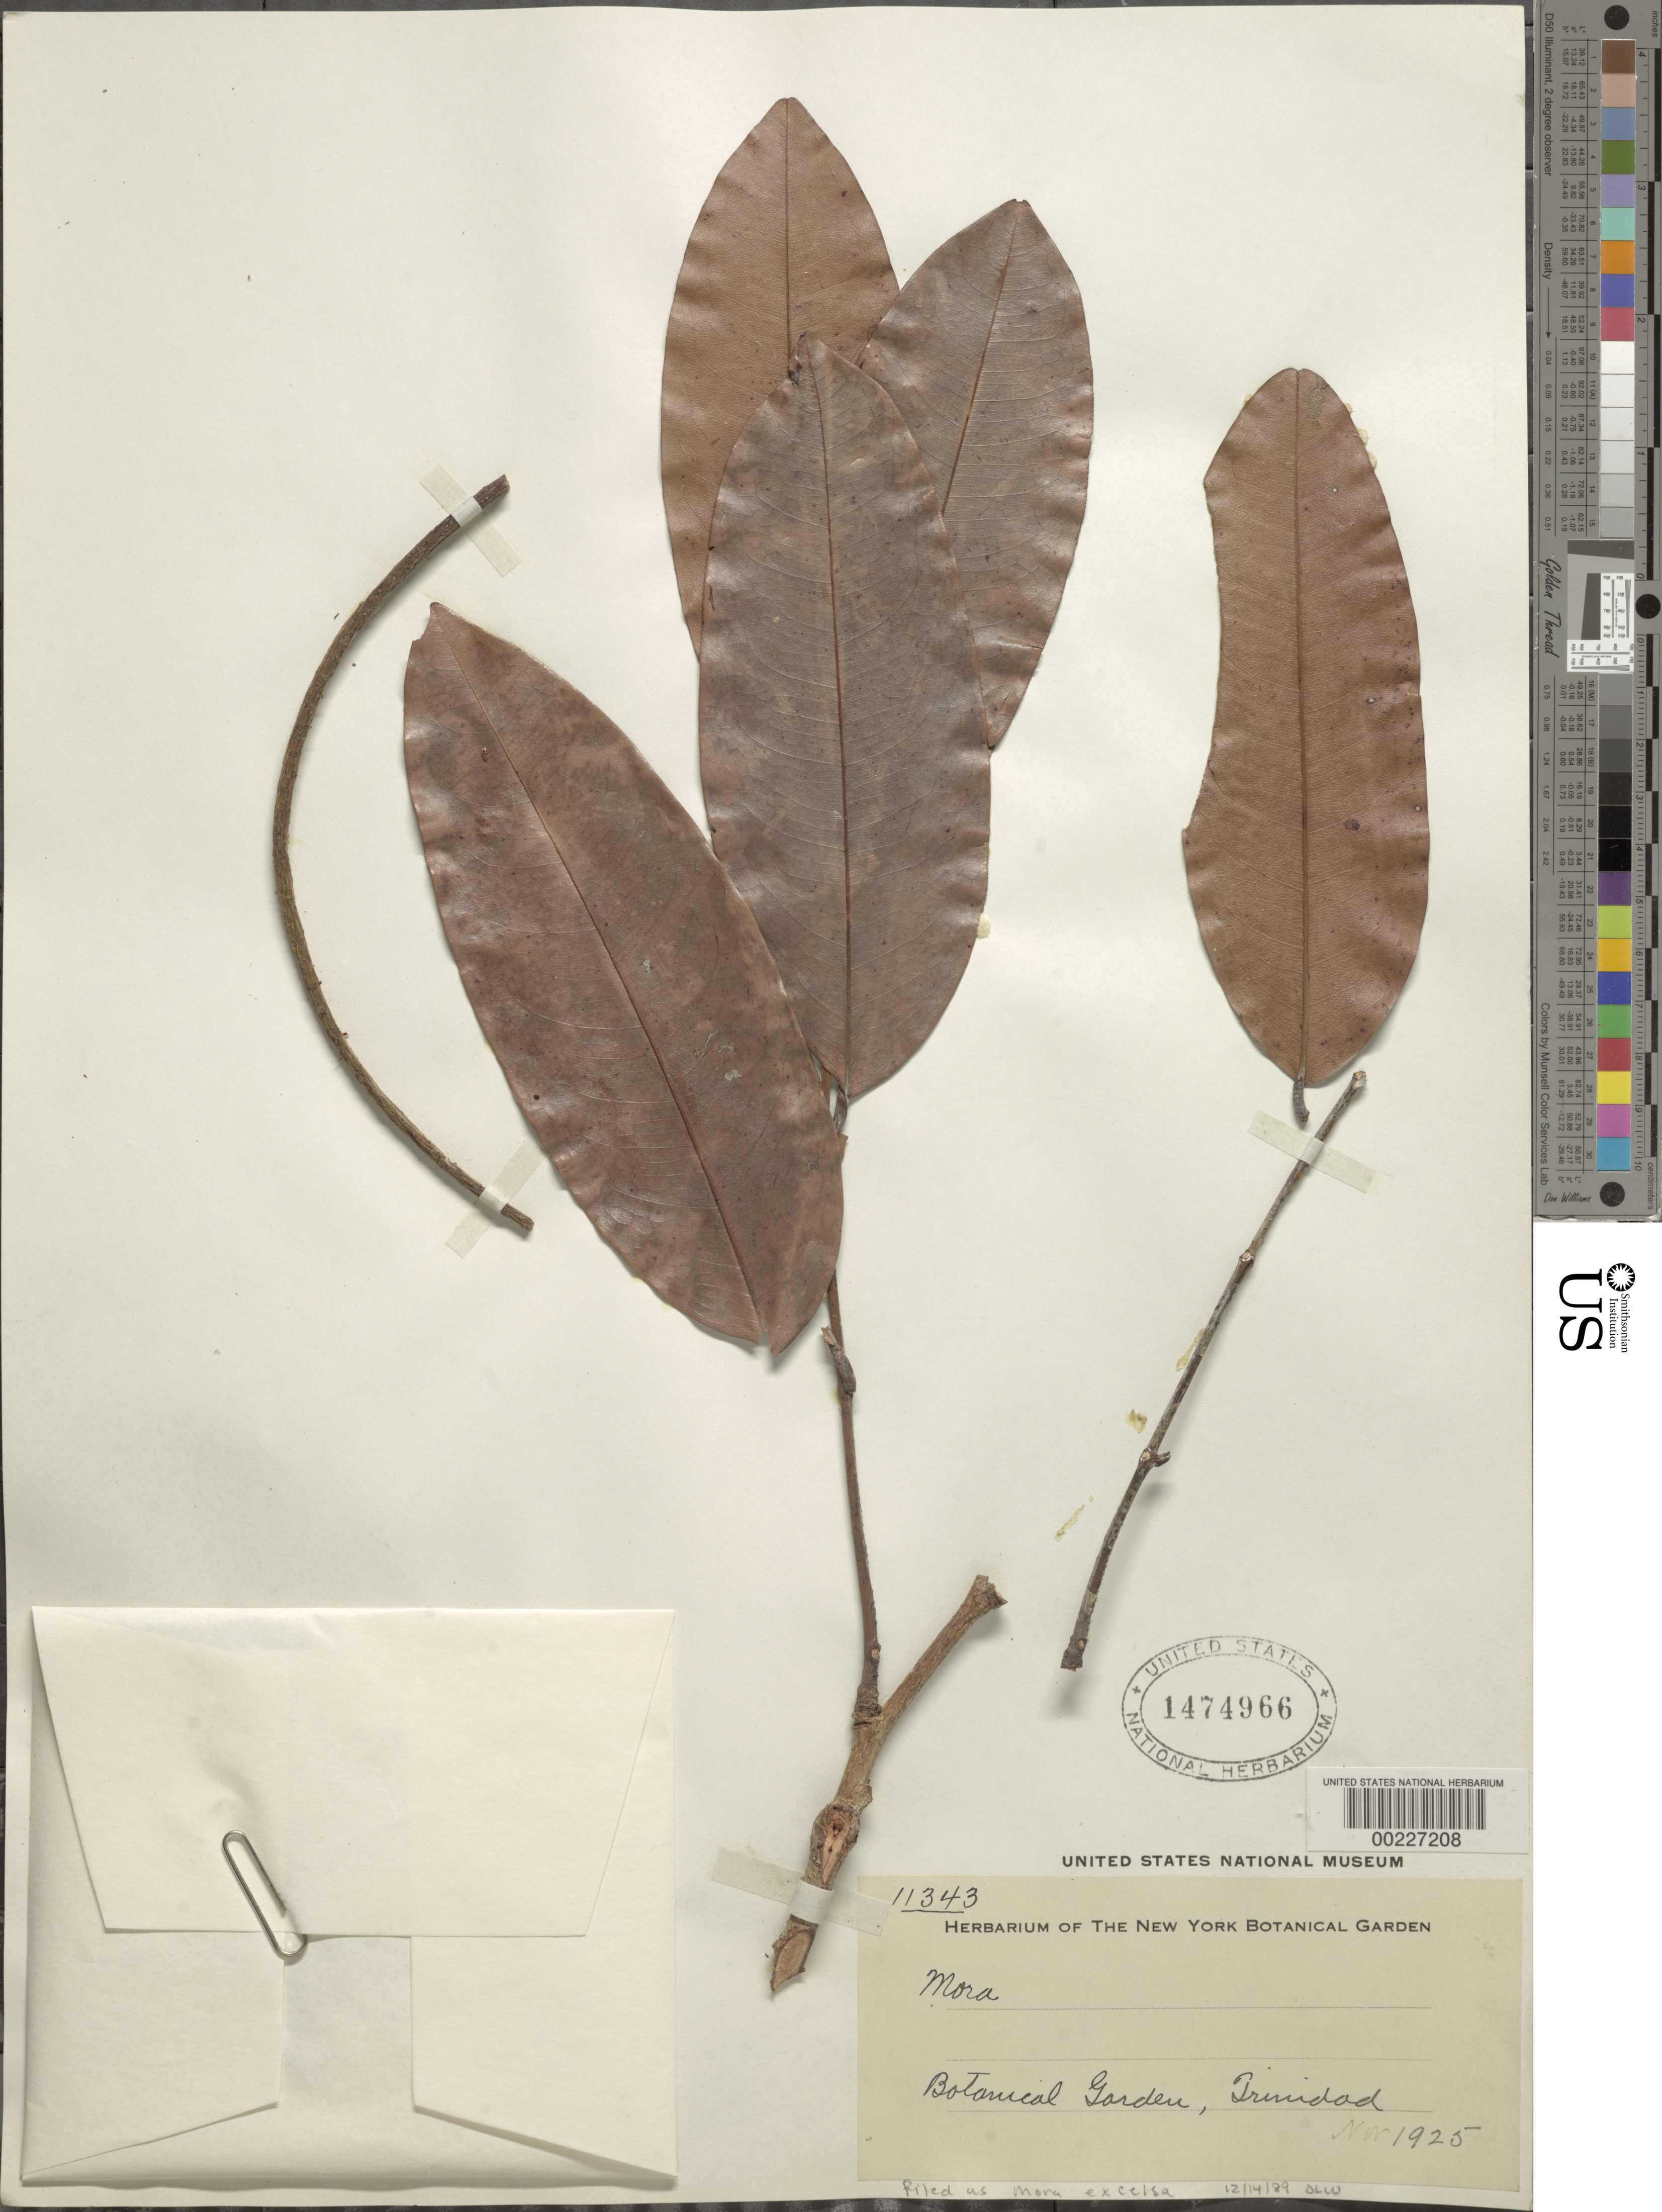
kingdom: Plantae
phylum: Tracheophyta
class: Magnoliopsida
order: Fabales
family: Fabaceae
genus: Mora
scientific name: Mora excelsa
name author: Benth.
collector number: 11343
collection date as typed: Nov 1925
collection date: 1925-11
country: Trinidad and Tobago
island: Trinidad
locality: Botanic garden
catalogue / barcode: US 1474966